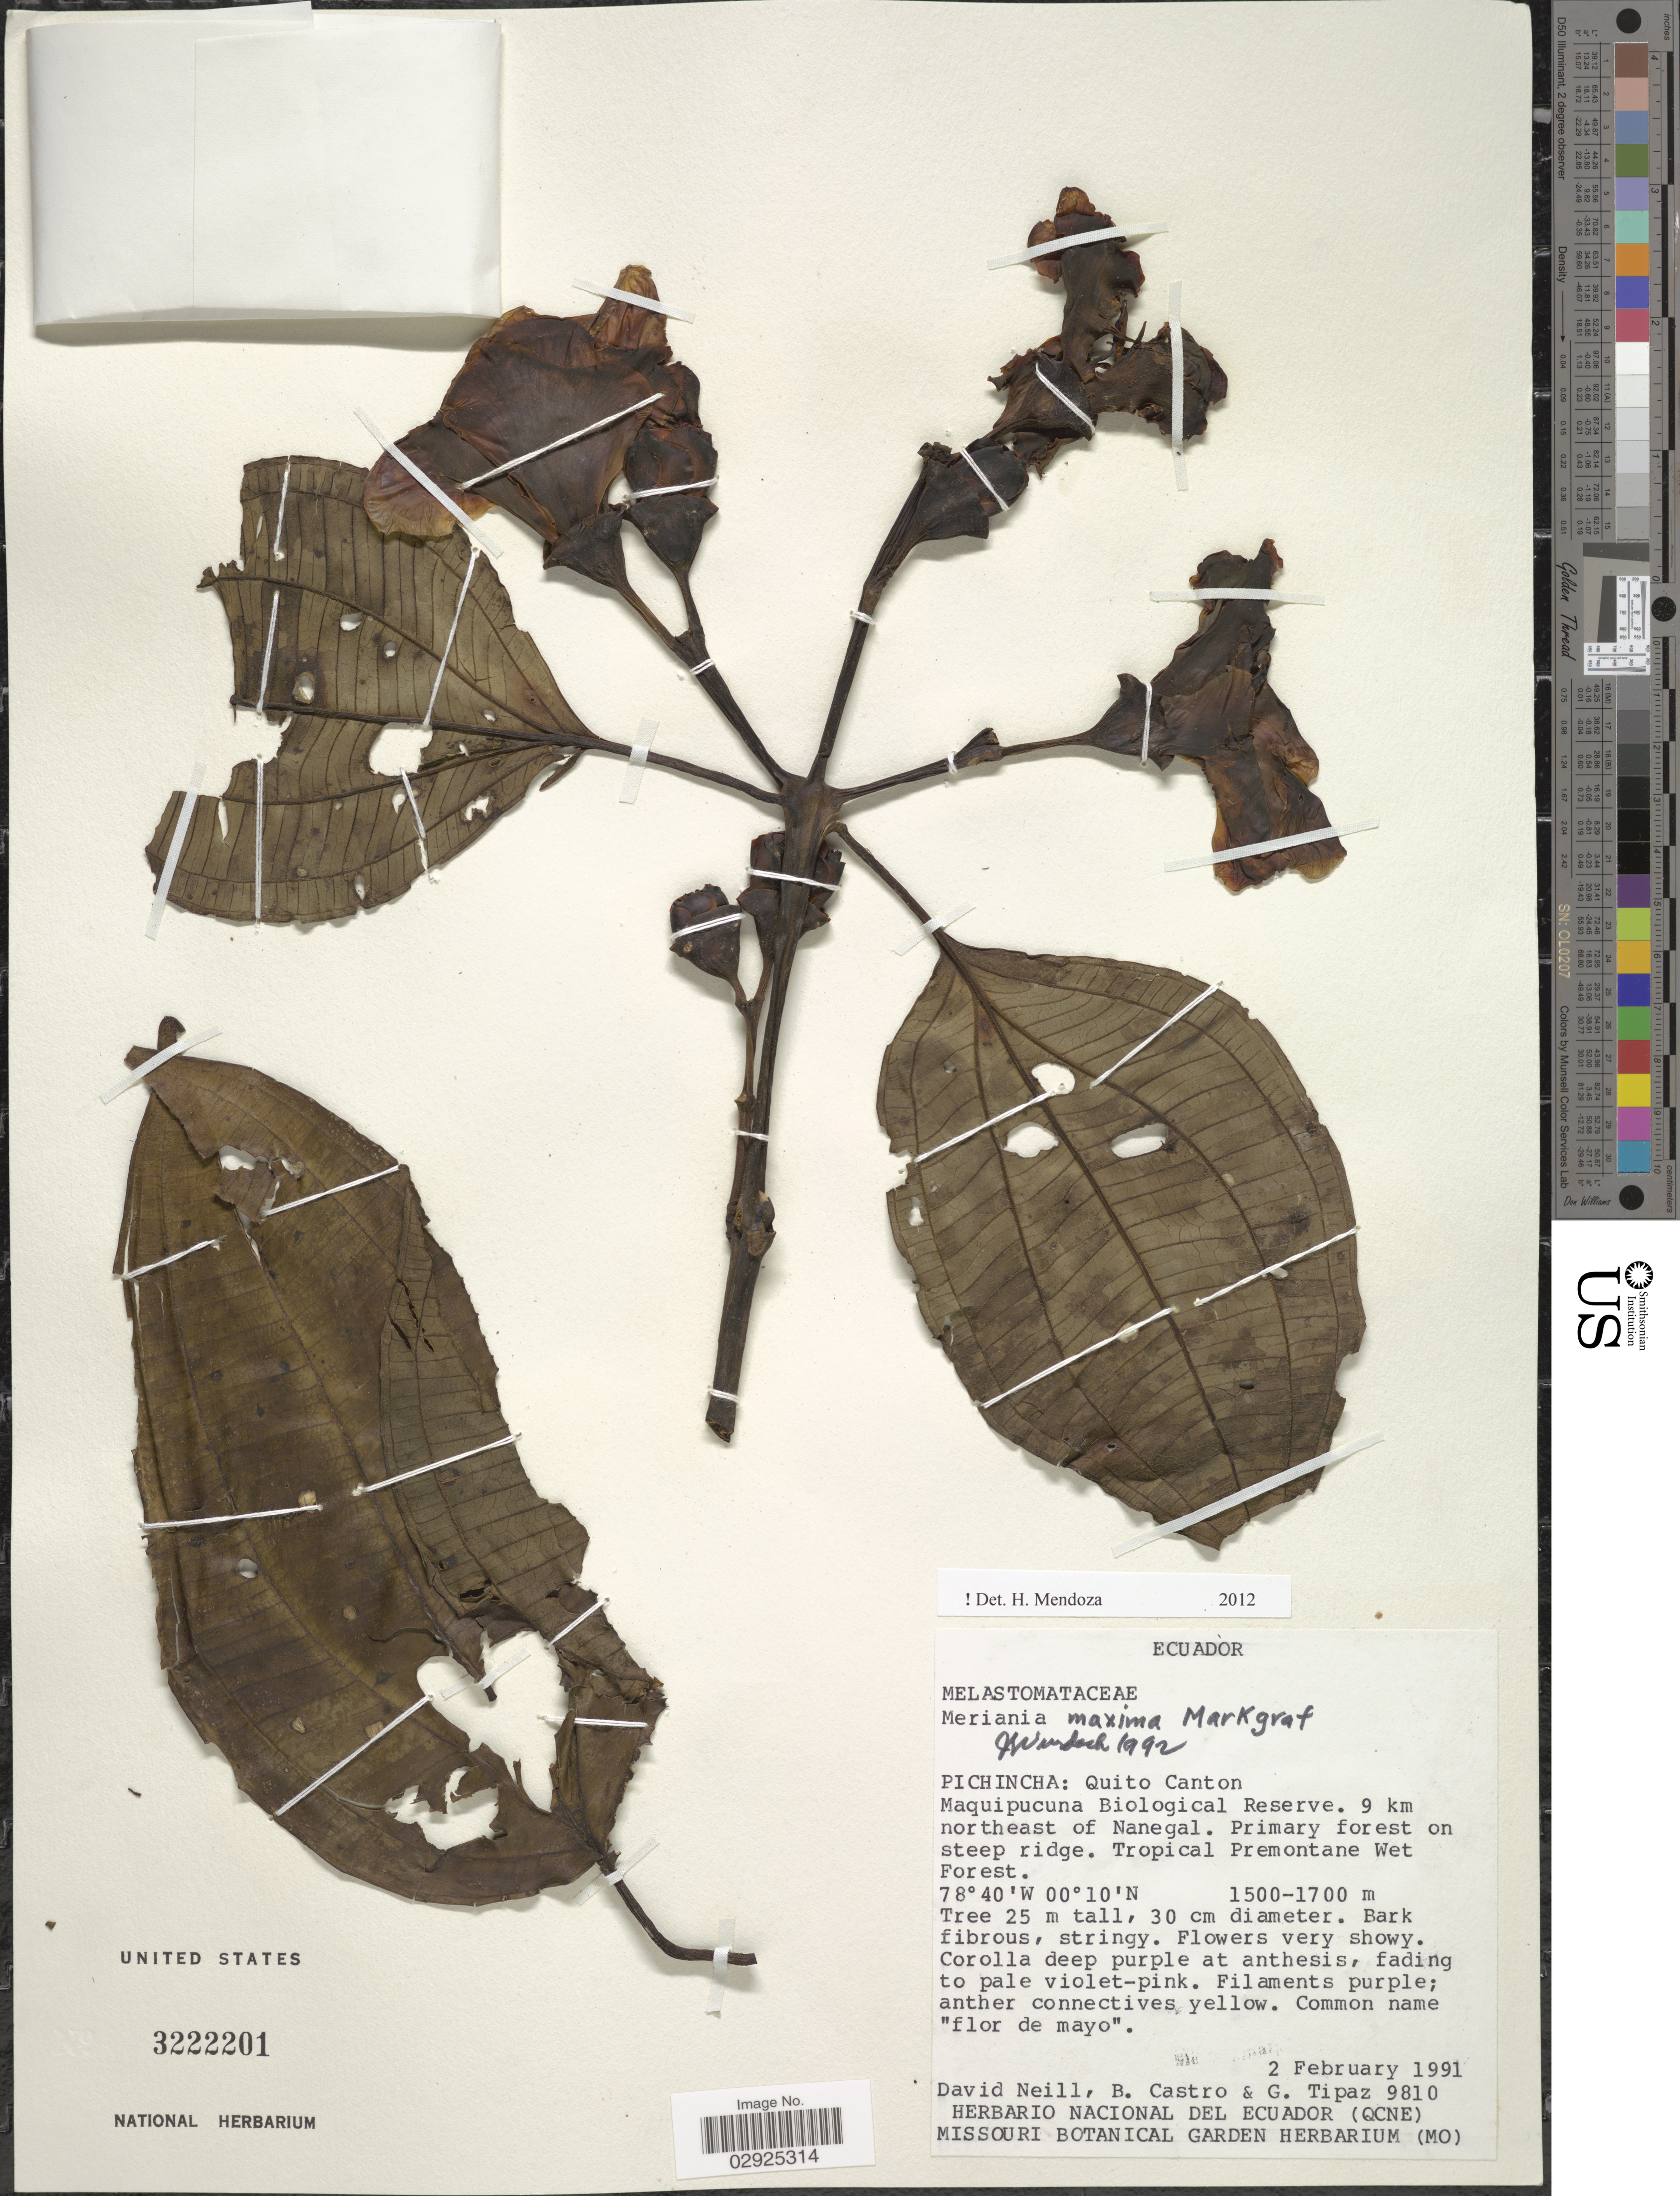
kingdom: Plantae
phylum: Tracheophyta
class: Magnoliopsida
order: Myrtales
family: Melastomataceae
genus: Meriania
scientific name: Meriania maxima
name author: Markgr.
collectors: D. A. Neill, B. Castro & G. Tipaz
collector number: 9810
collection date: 1991-02-02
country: Ecuador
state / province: Pichincha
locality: Pichincha: Quito Canton, Maquipucuna Biological Reserve, 9 km northeast of Nanegal.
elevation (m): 1500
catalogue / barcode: US 3222201